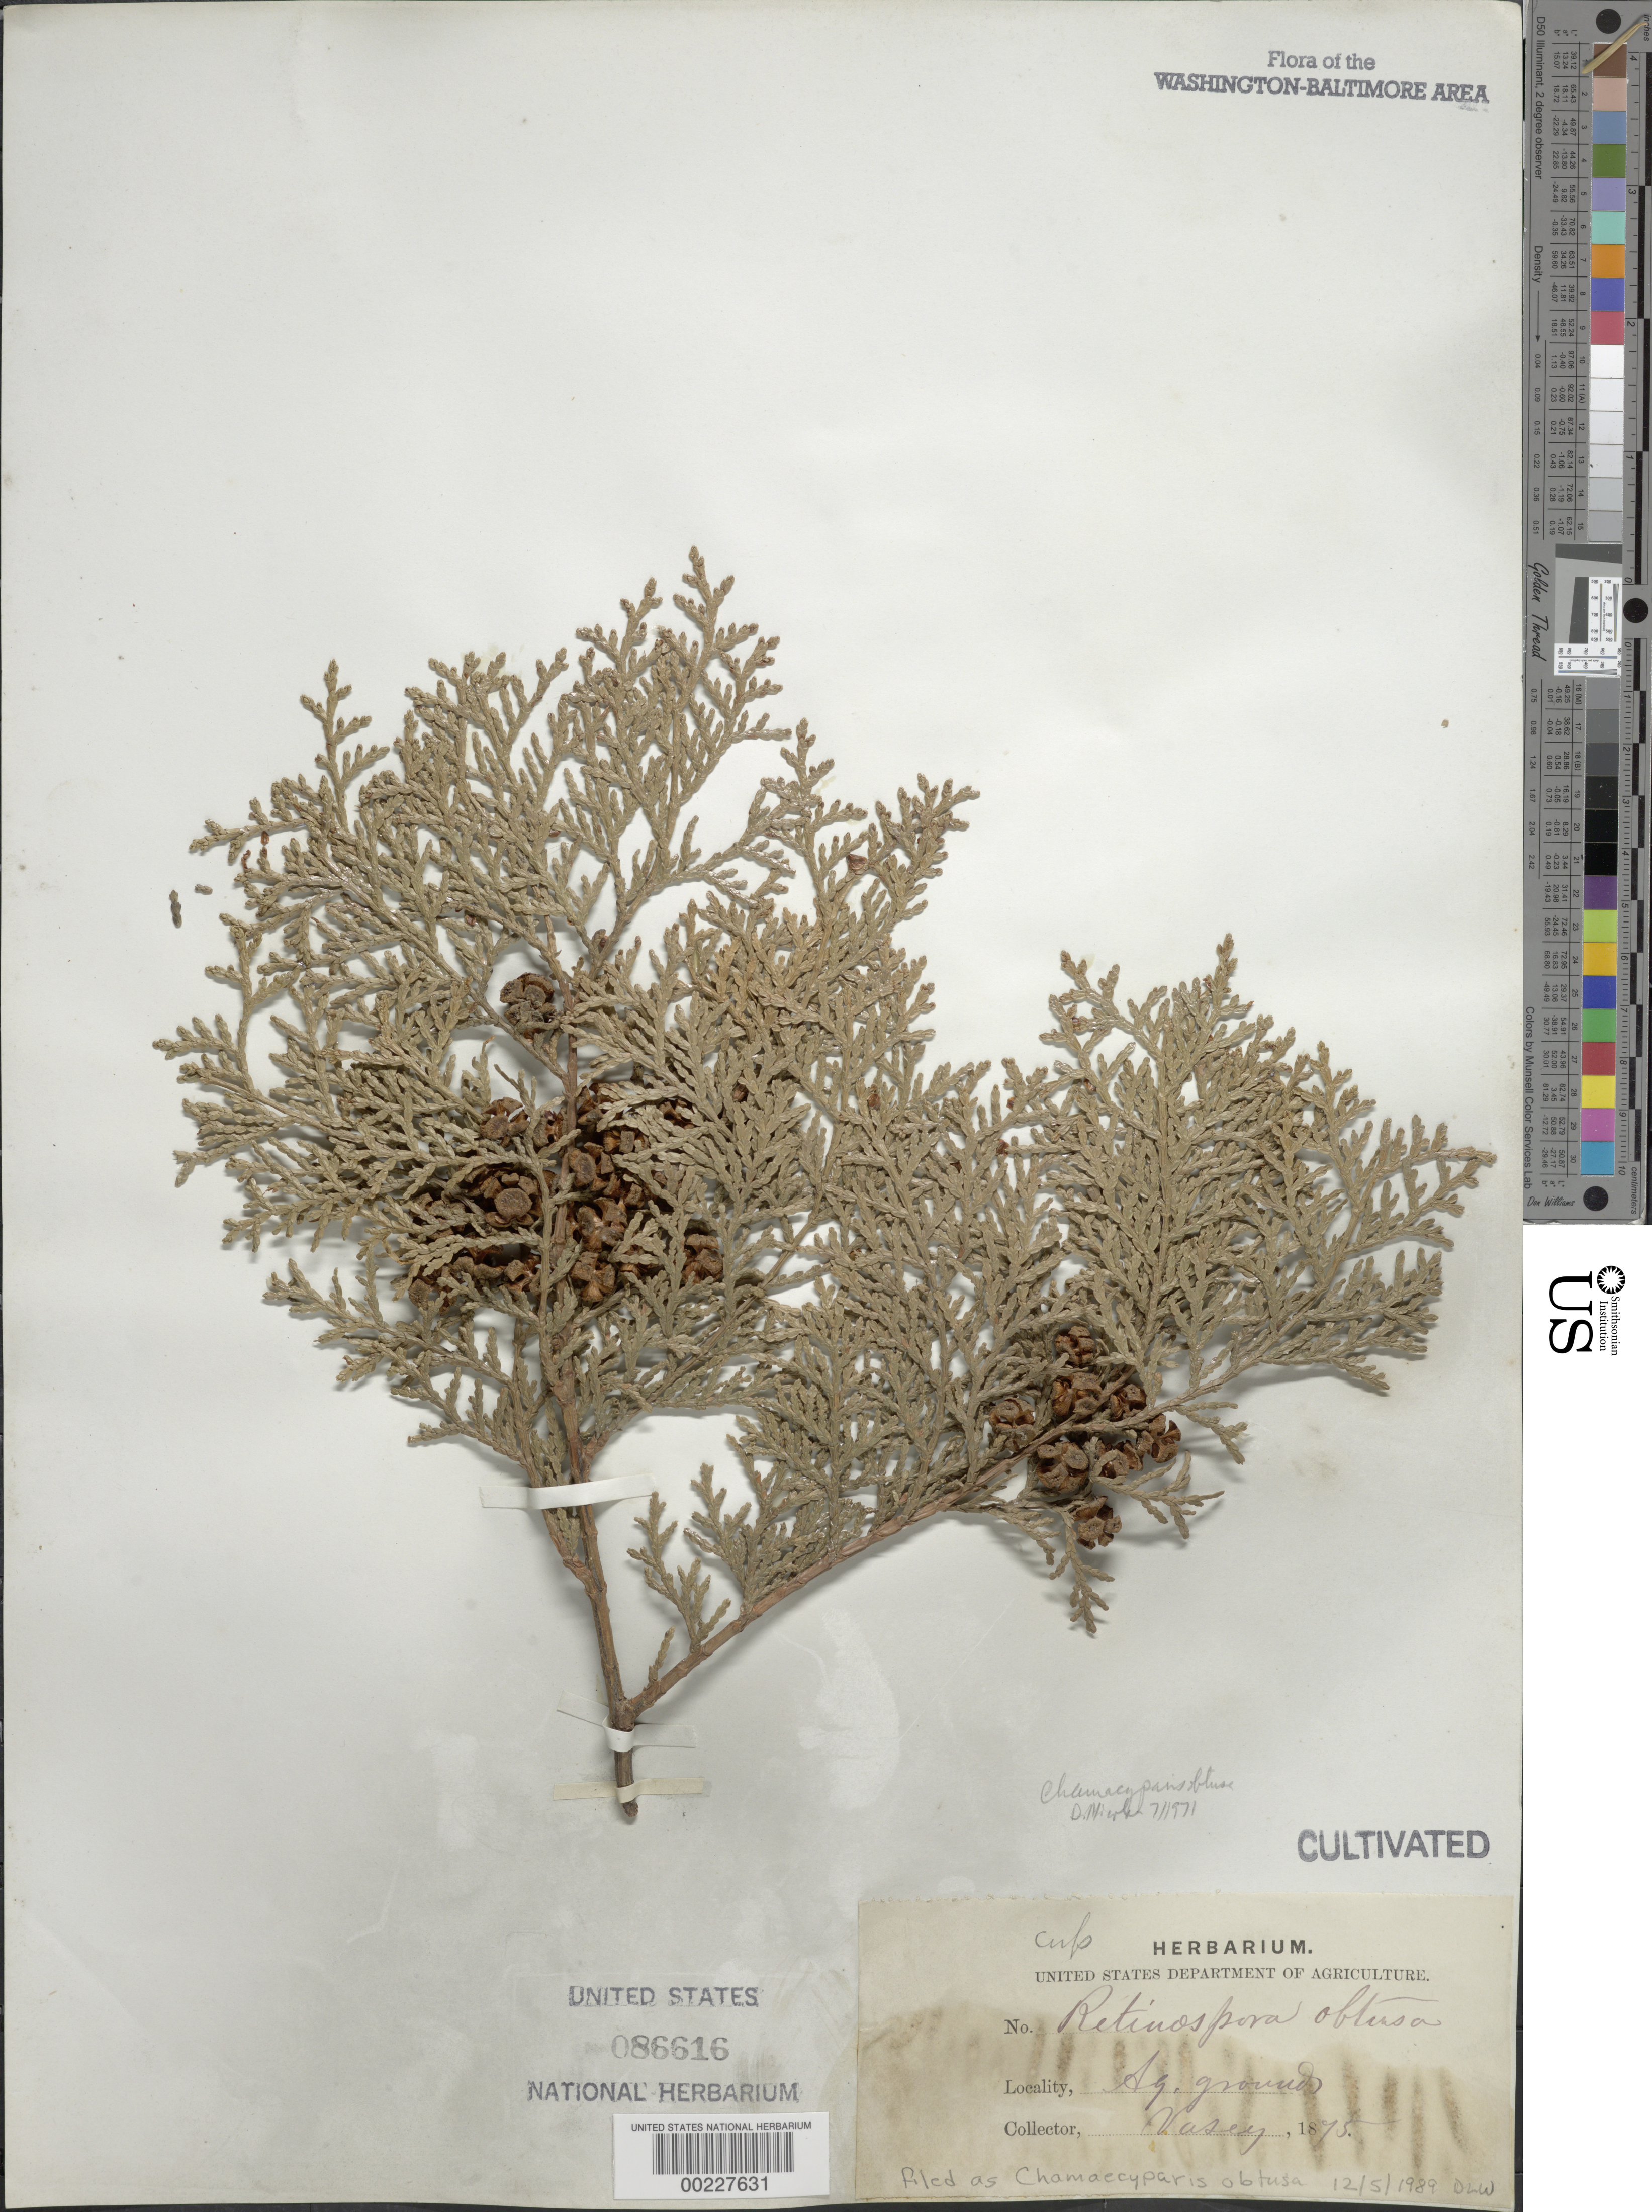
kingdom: Plantae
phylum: Tracheophyta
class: Pinopsida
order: Pinales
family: Cupressaceae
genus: Chamaecyparis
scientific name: Chamaecyparis obtusa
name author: (Siebold & Zucc.) Endl.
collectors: G. R. Vasey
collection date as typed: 1875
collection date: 1875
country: United States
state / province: District of Columbia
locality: Agriculture grounds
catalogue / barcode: US 86616